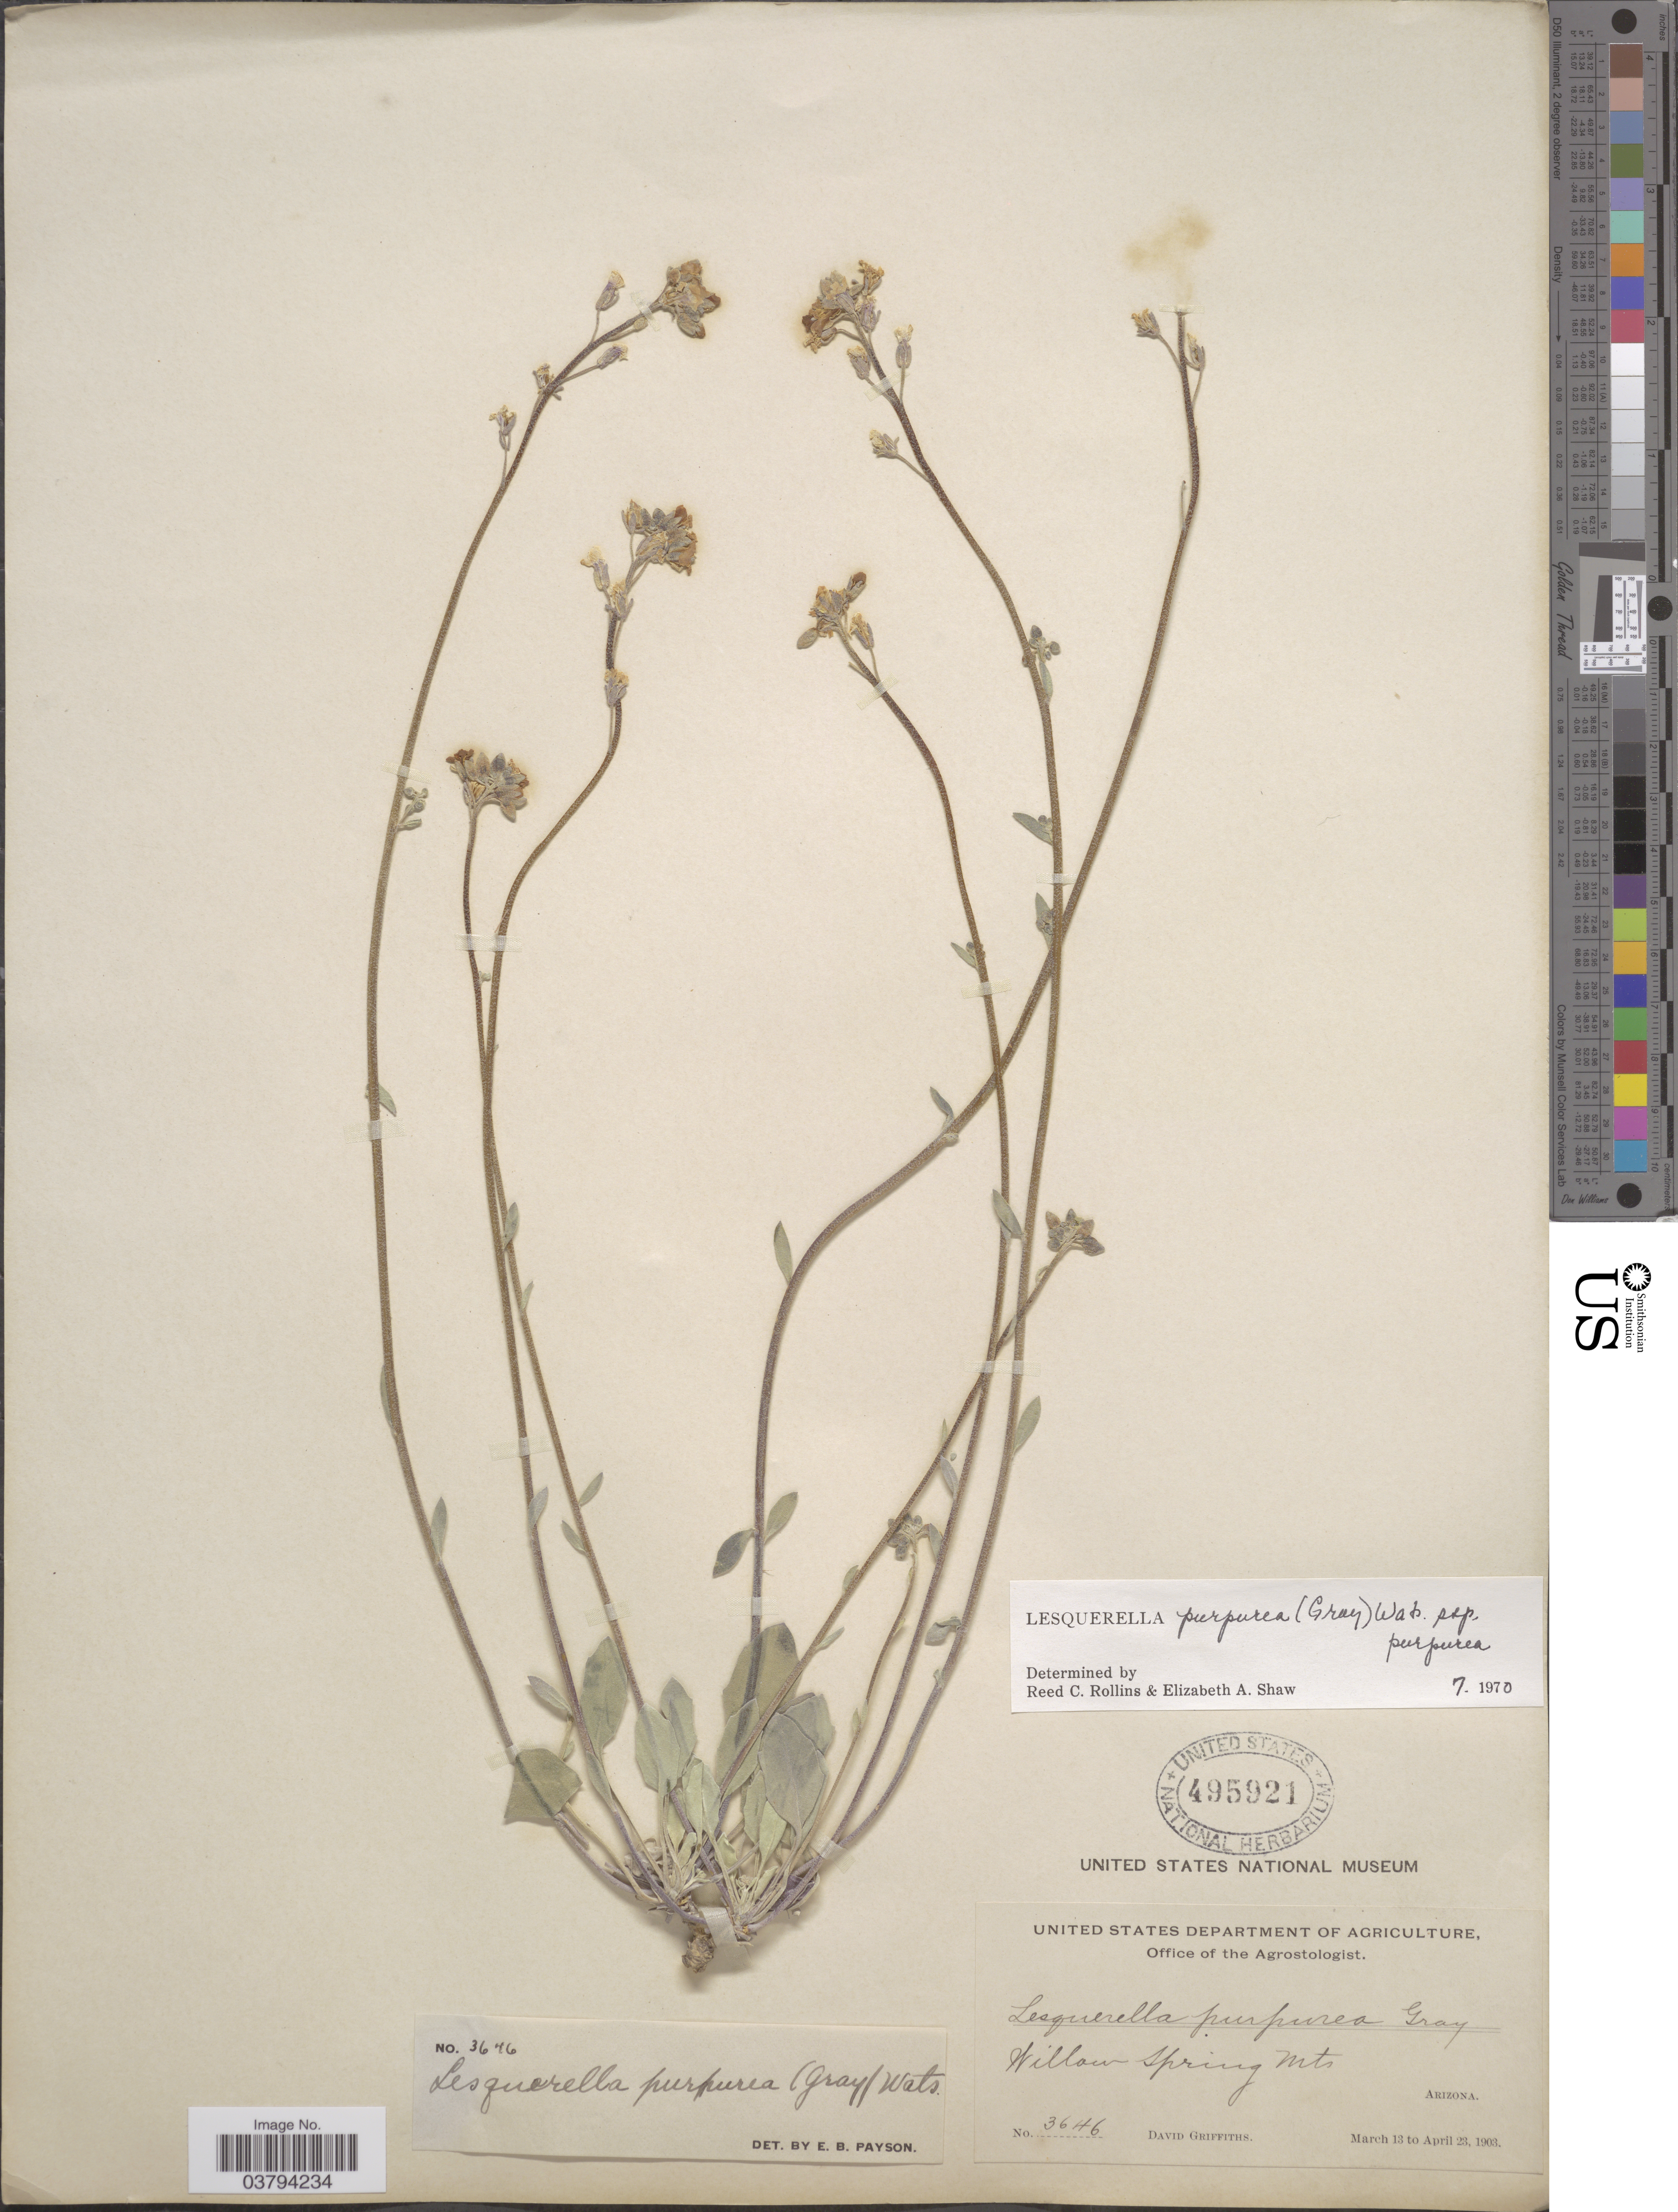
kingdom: Plantae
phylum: Tracheophyta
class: Magnoliopsida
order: Brassicales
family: Brassicaceae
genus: Lesquerella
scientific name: Lesquerella purpurea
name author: (A. Gray) S. Watson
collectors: D. Griffiths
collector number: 3646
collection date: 1903-03-13/1903-04-23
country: United States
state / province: Arizona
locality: Willow Spring Mts.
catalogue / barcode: US 495921